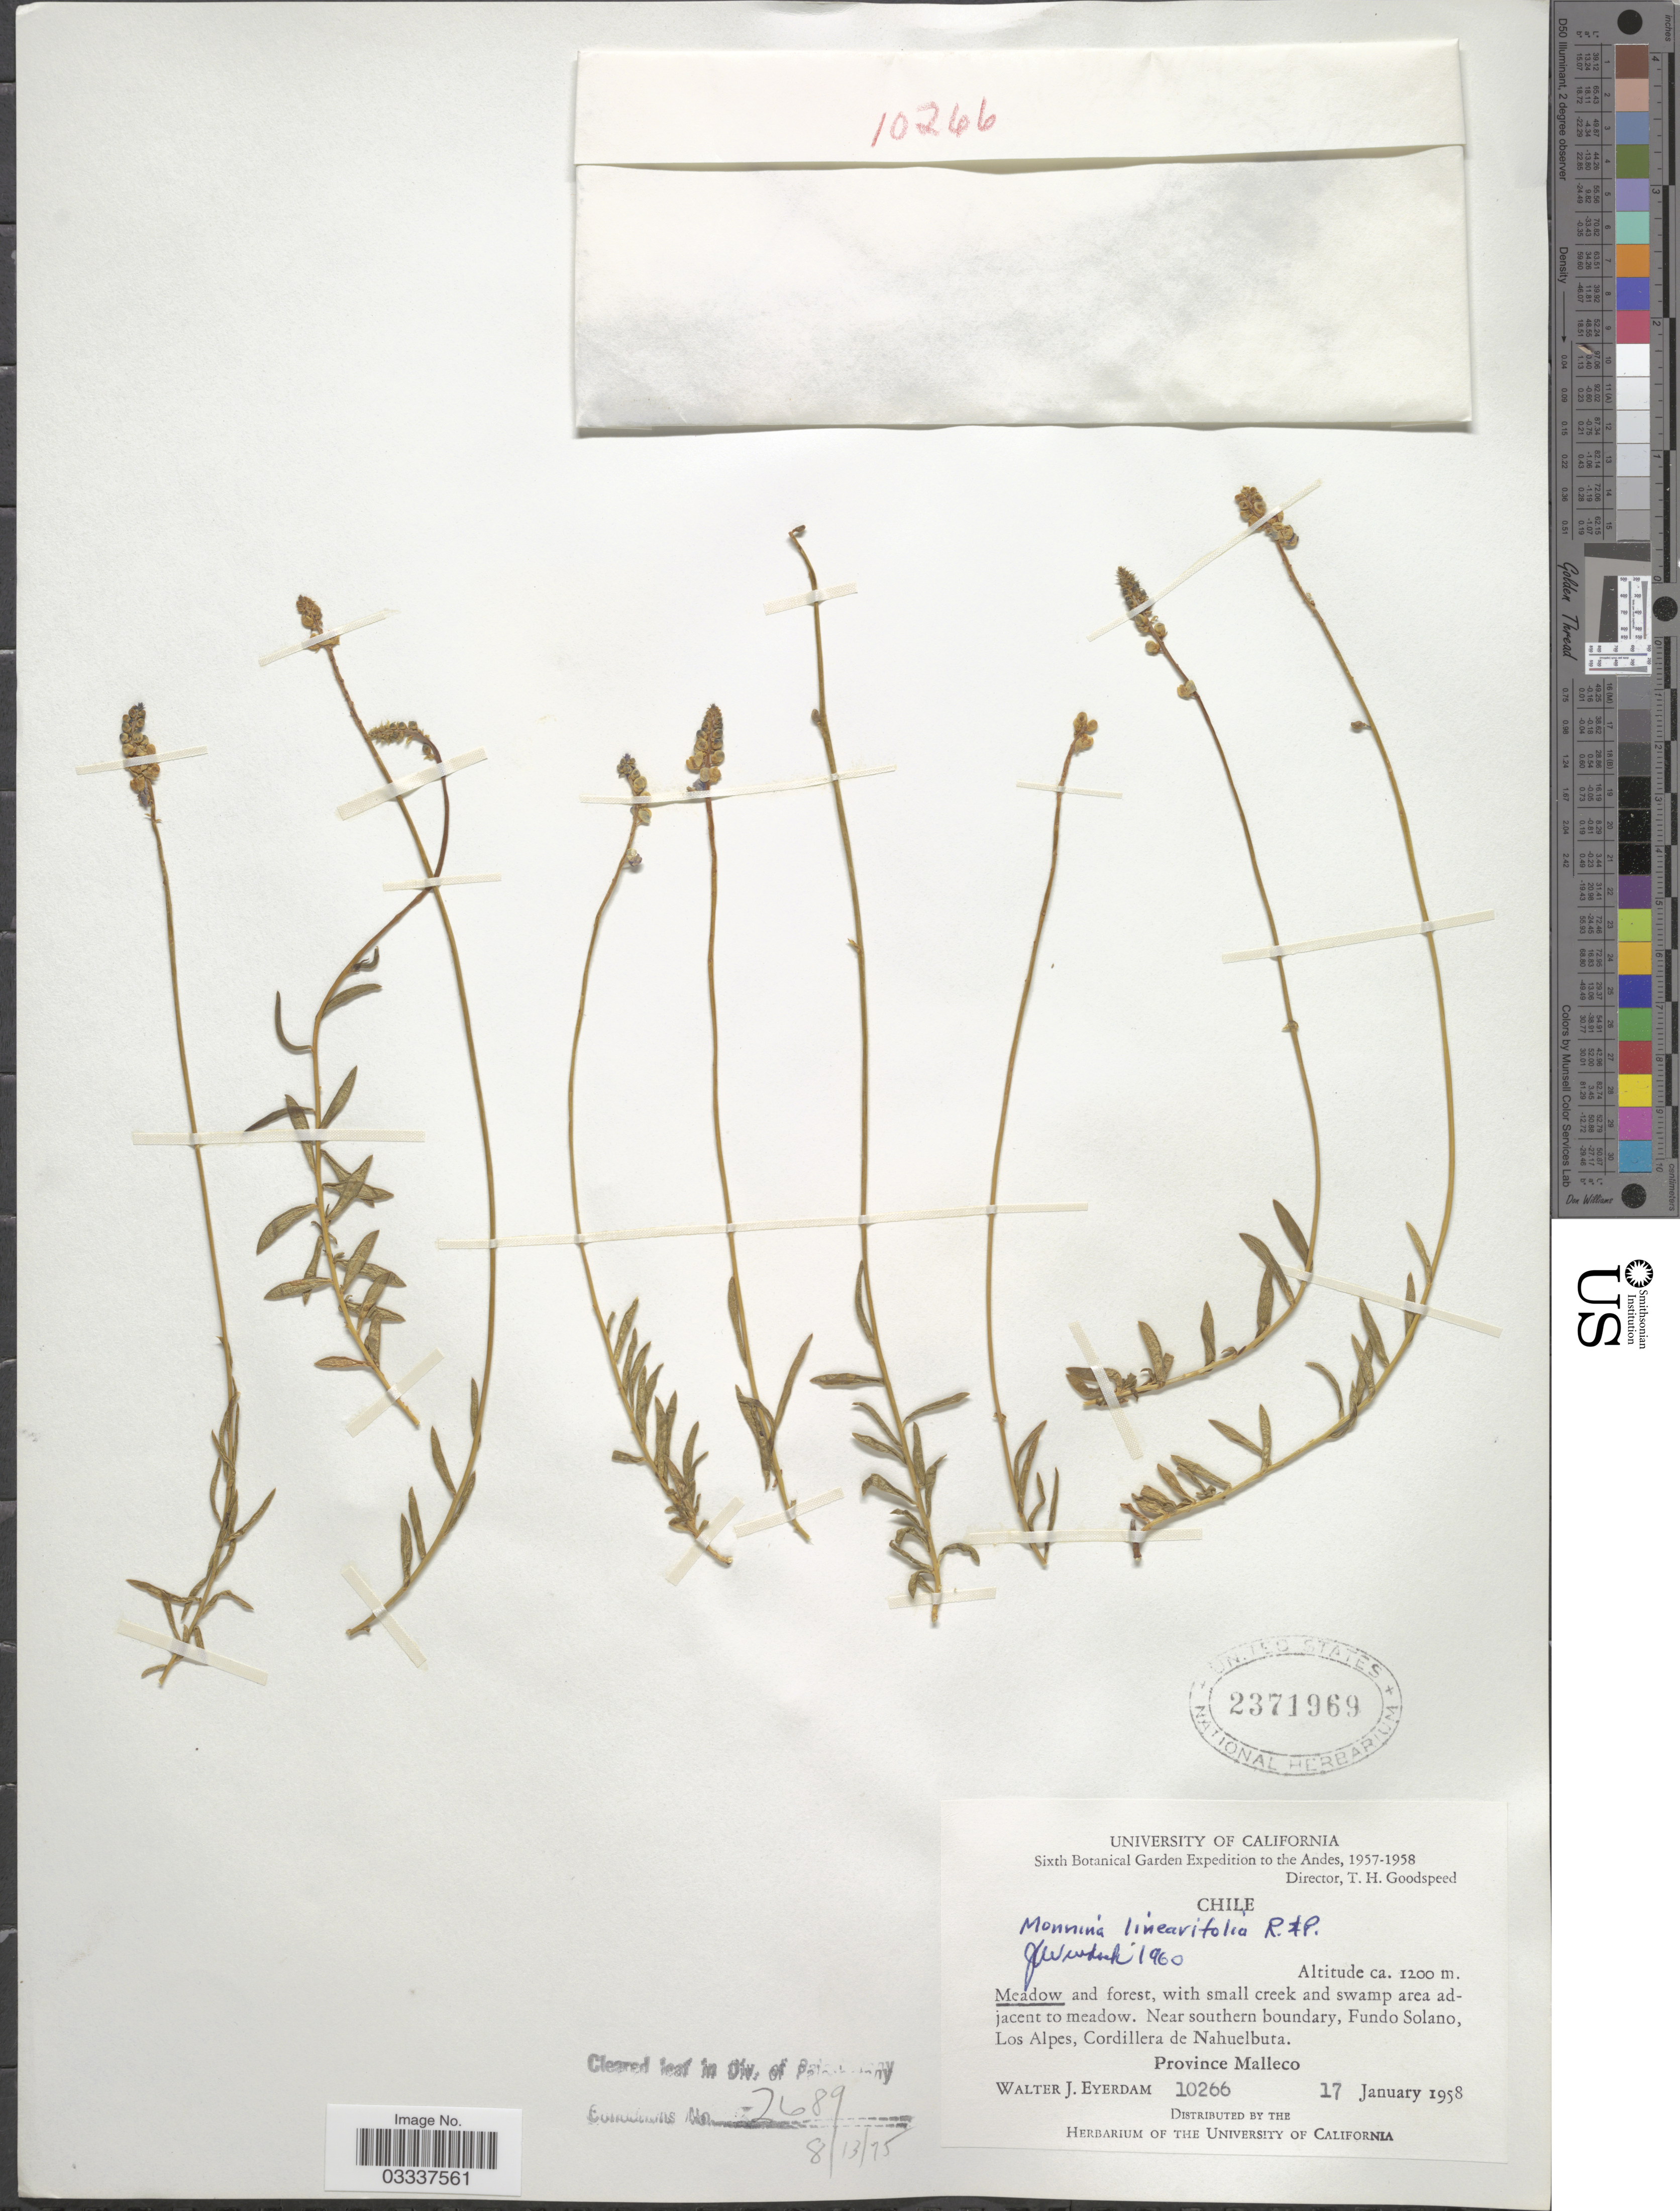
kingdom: Plantae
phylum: Tracheophyta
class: Magnoliopsida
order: Fabales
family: Polygalaceae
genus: Monnina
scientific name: Monnina linearifolia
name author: Ruiz & Pav.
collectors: W. J. Eyerdam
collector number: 10266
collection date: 1958-01-17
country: Chile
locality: The Andes, Near southern boundary, Fundo Solano, Los Alpes, Cordillera de Nahuelbuta, Province Malleco.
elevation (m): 1200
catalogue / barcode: US 2371969